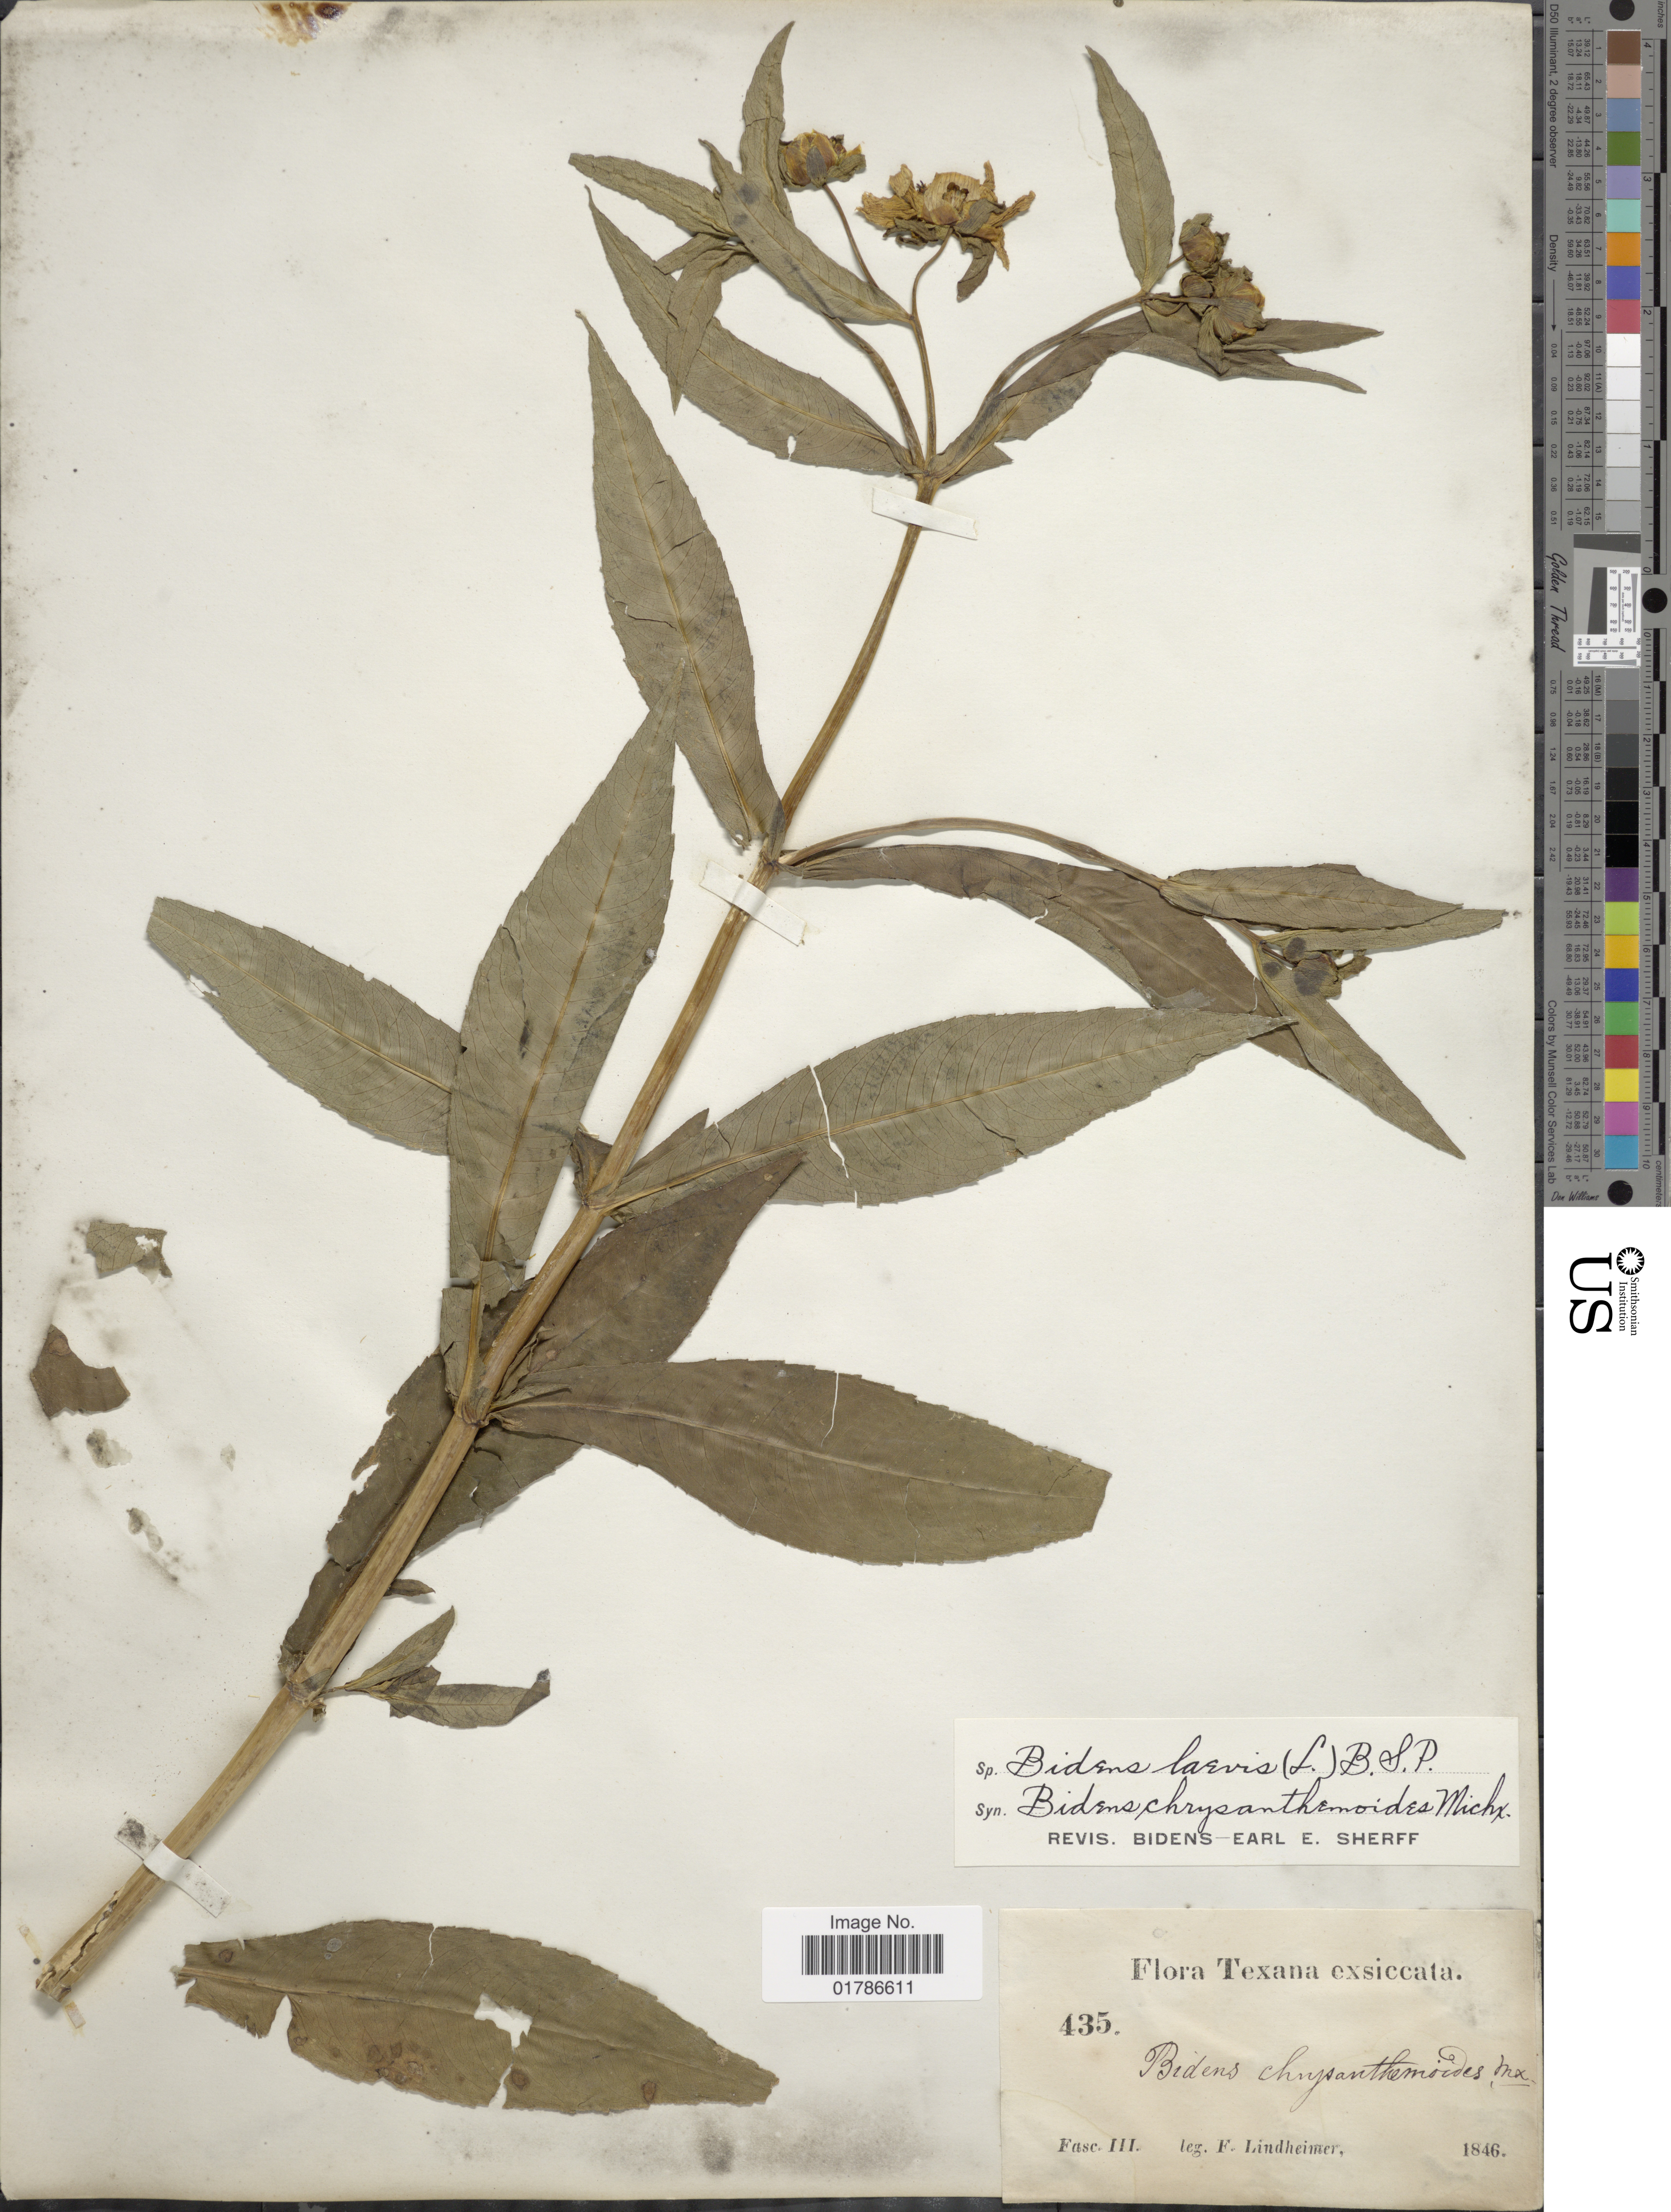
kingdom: Plantae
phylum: Tracheophyta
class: Magnoliopsida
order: Asterales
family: Asteraceae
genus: Bidens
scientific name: Bidens laevis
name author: (L.) Britton, Stearns & Poggenb.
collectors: F. Lindheimer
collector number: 435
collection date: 1846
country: United States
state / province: Texas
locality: Texana